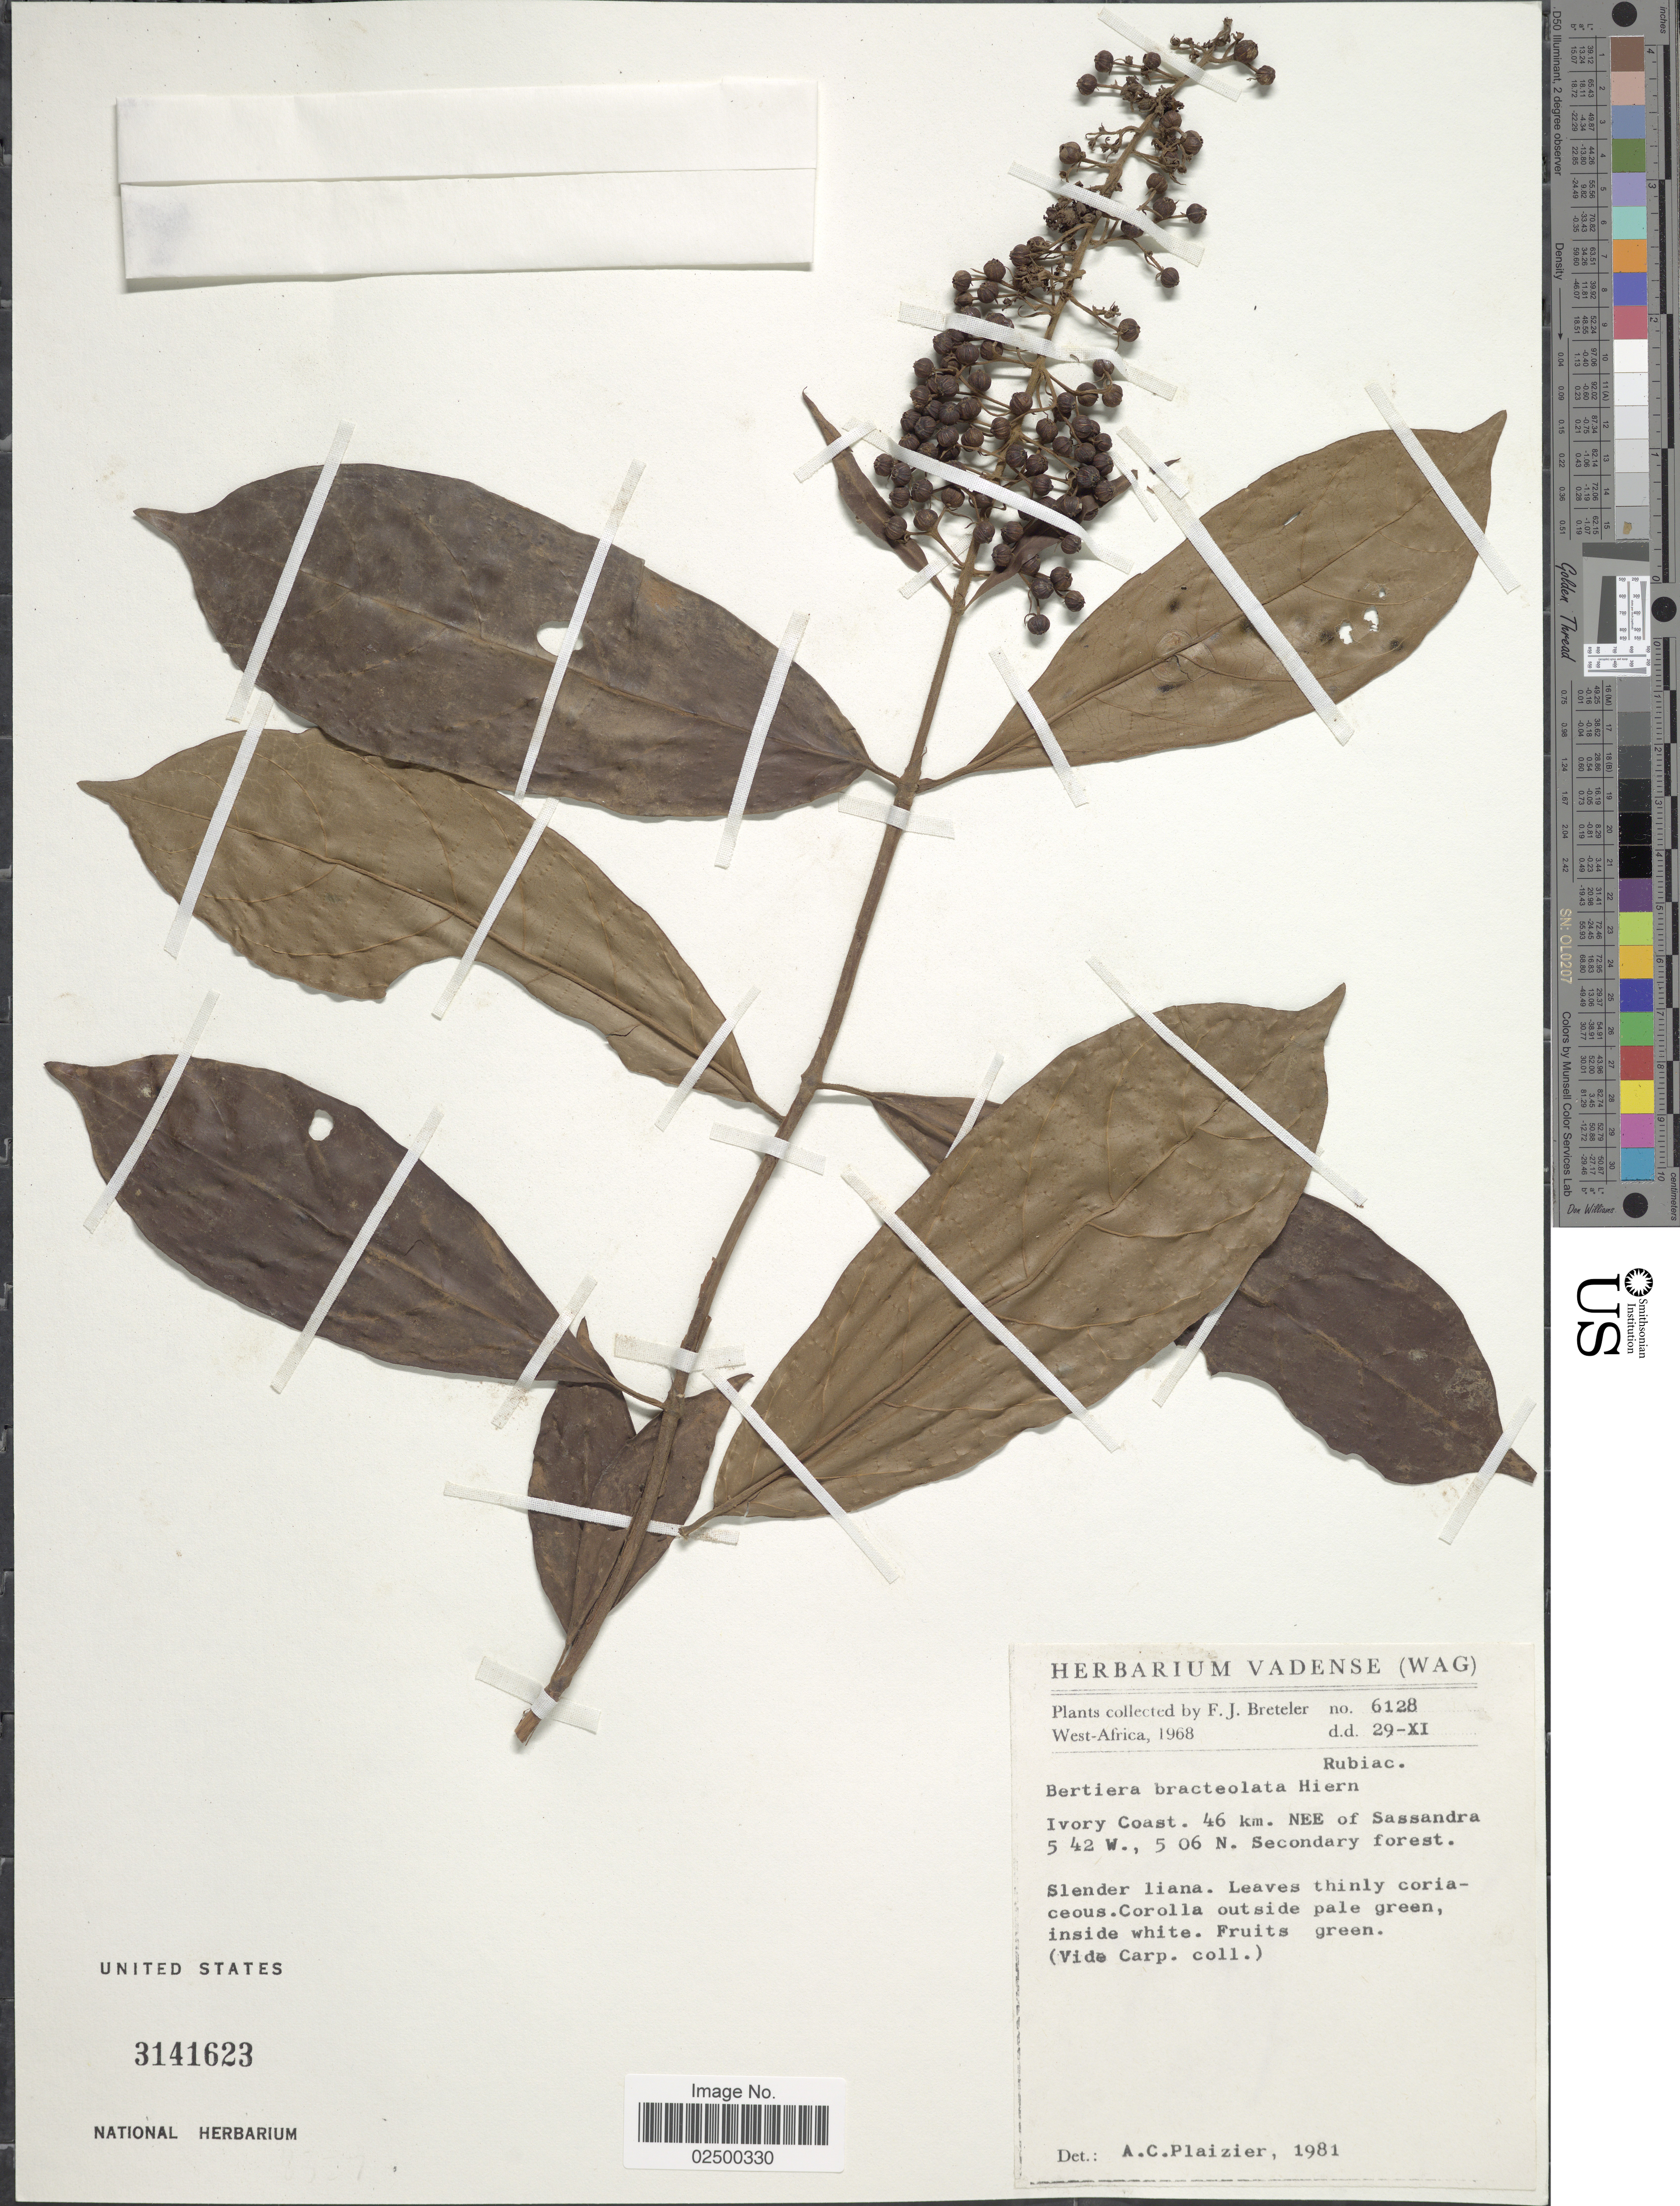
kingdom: Plantae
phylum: Tracheophyta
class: Magnoliopsida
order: Gentianales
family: Rubiaceae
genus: Bertiera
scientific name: Bertiera bracteolata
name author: Hiern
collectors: F. J. Breteler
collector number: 6128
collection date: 1968-11-29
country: Ivory Coast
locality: West-Africa, 46 km. NEE of Sassandra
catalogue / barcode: US 3141623